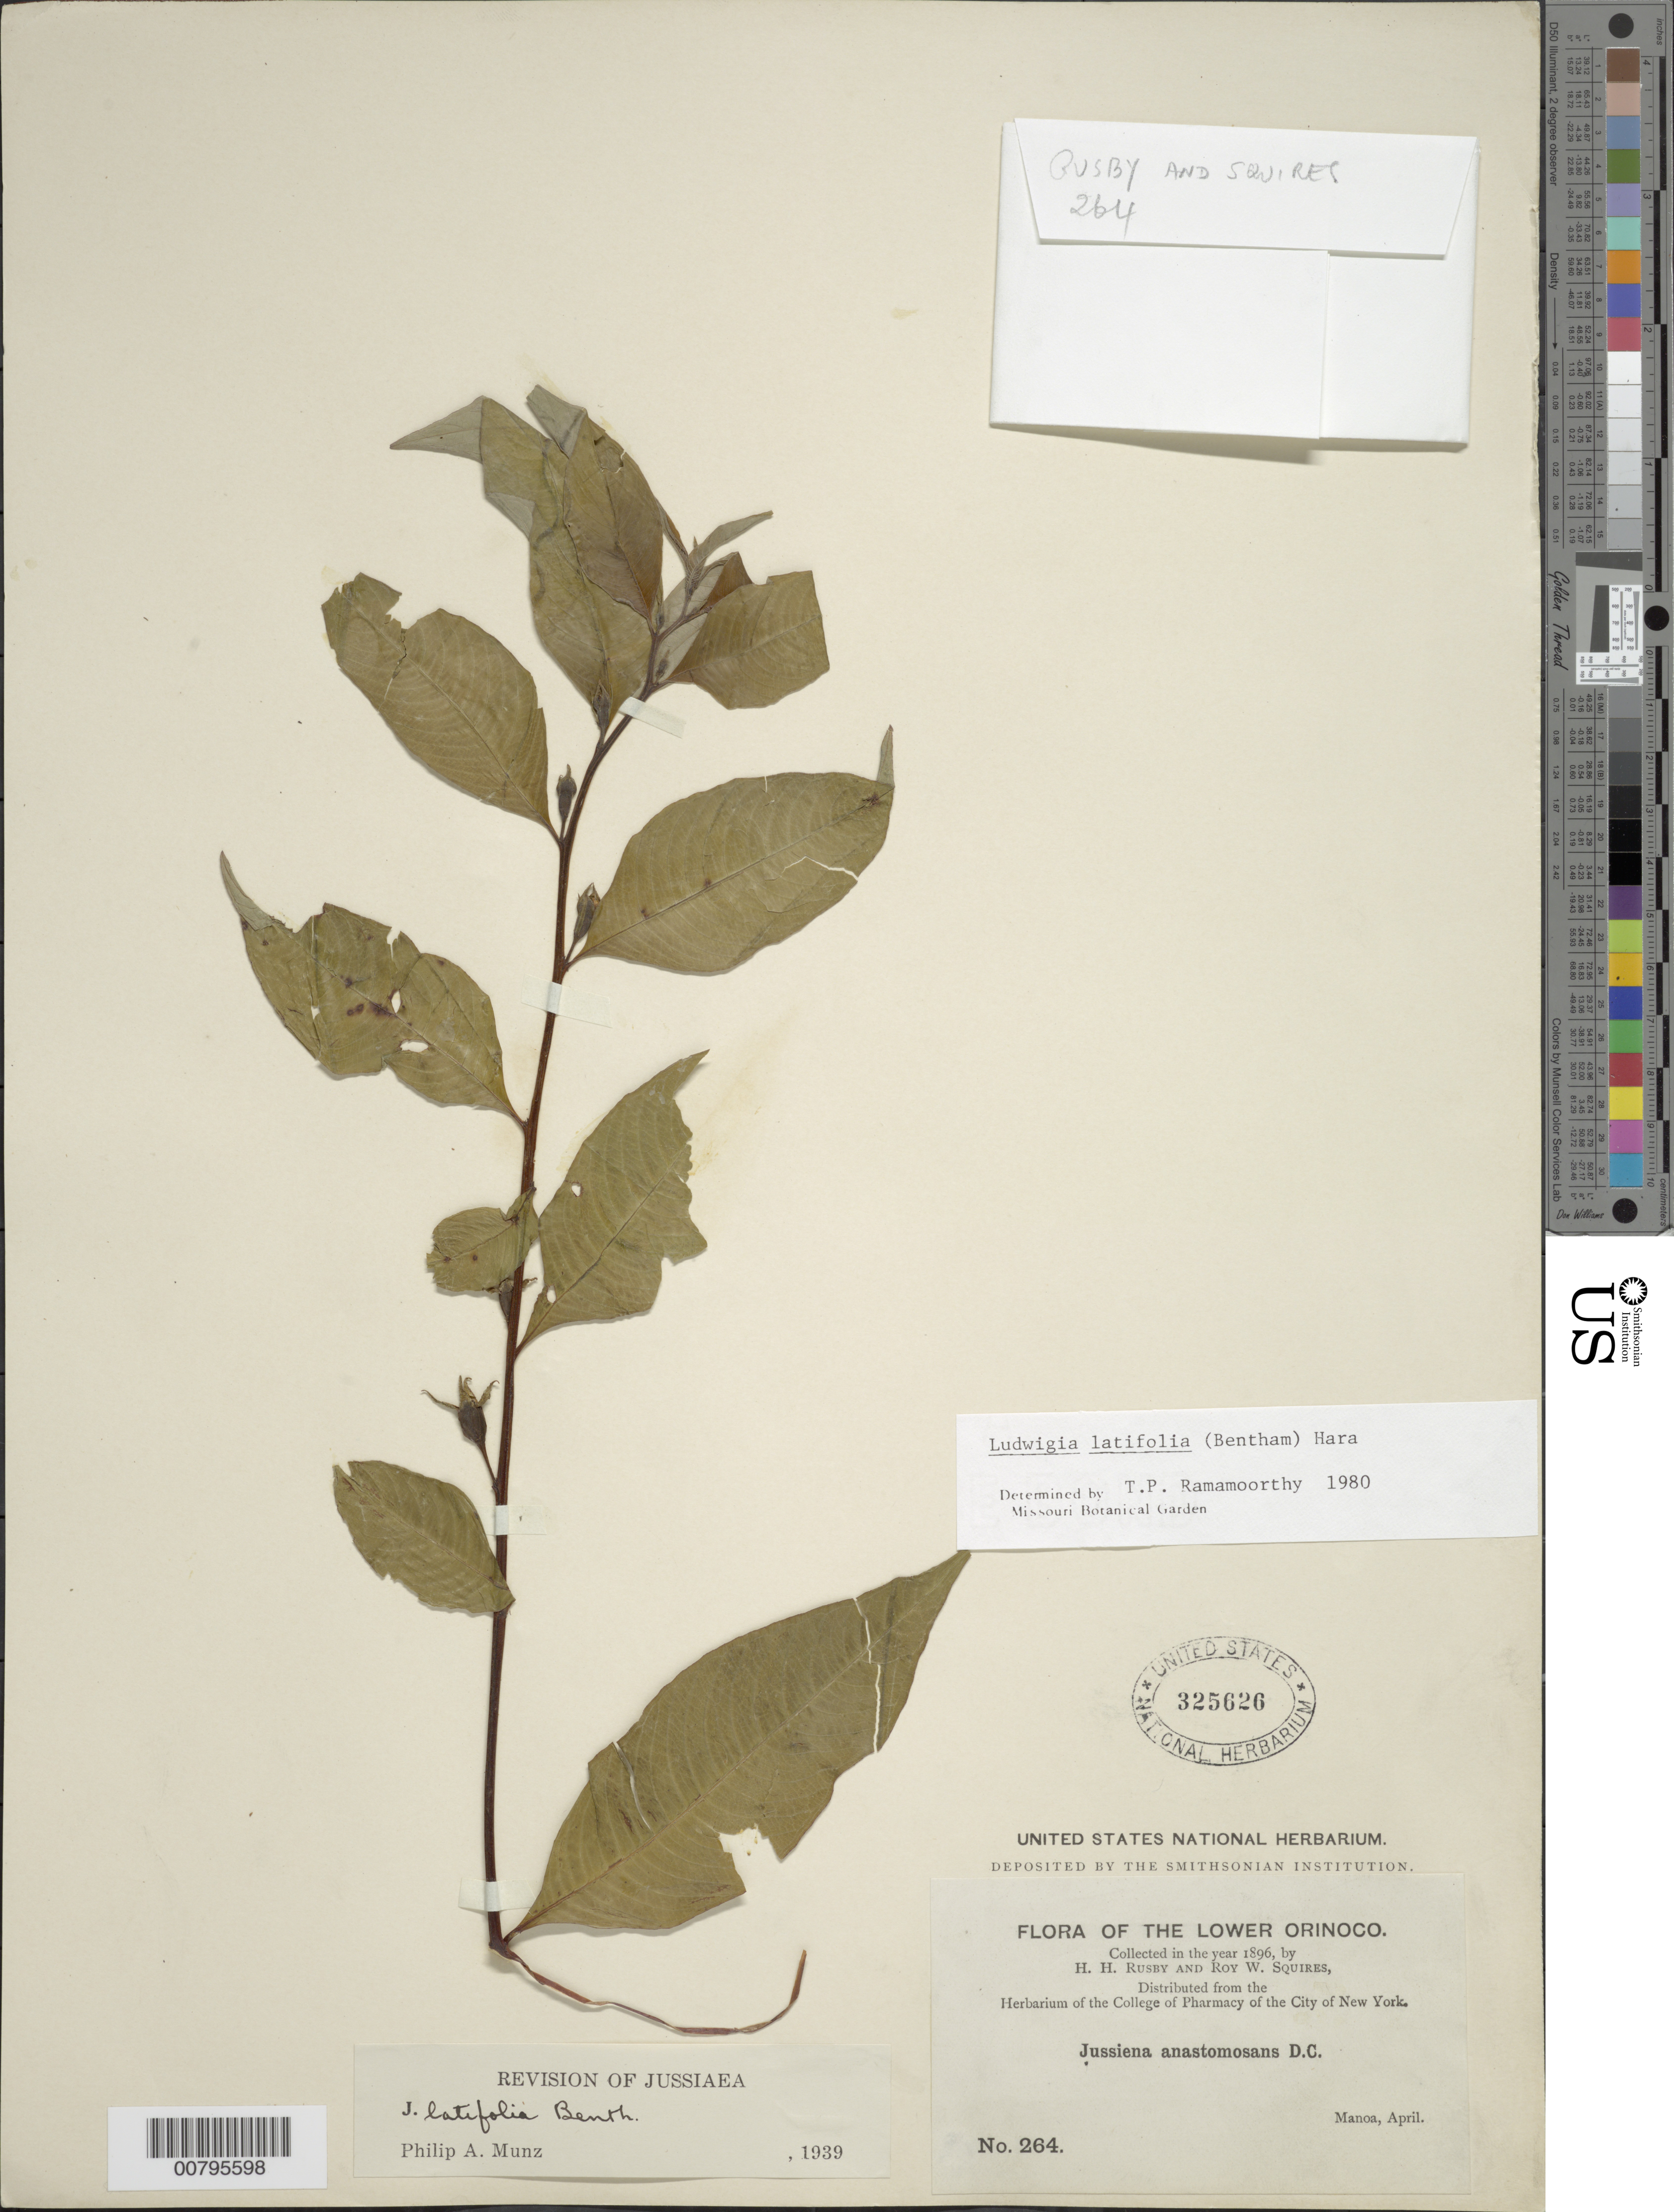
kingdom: Plantae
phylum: Tracheophyta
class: Magnoliopsida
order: Myrtales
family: Onagraceae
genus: Ludwigia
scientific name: Ludwigia latifolia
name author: (Benth.) H. Hara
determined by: Ramamoorthy, T. P.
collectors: H. H. Rusby & R. Squires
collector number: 264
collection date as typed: April 1896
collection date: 1896-04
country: Venezuela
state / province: Delta Amacuro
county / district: Antonio Díaz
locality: Lower Orinoco, Manoa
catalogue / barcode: US 325626